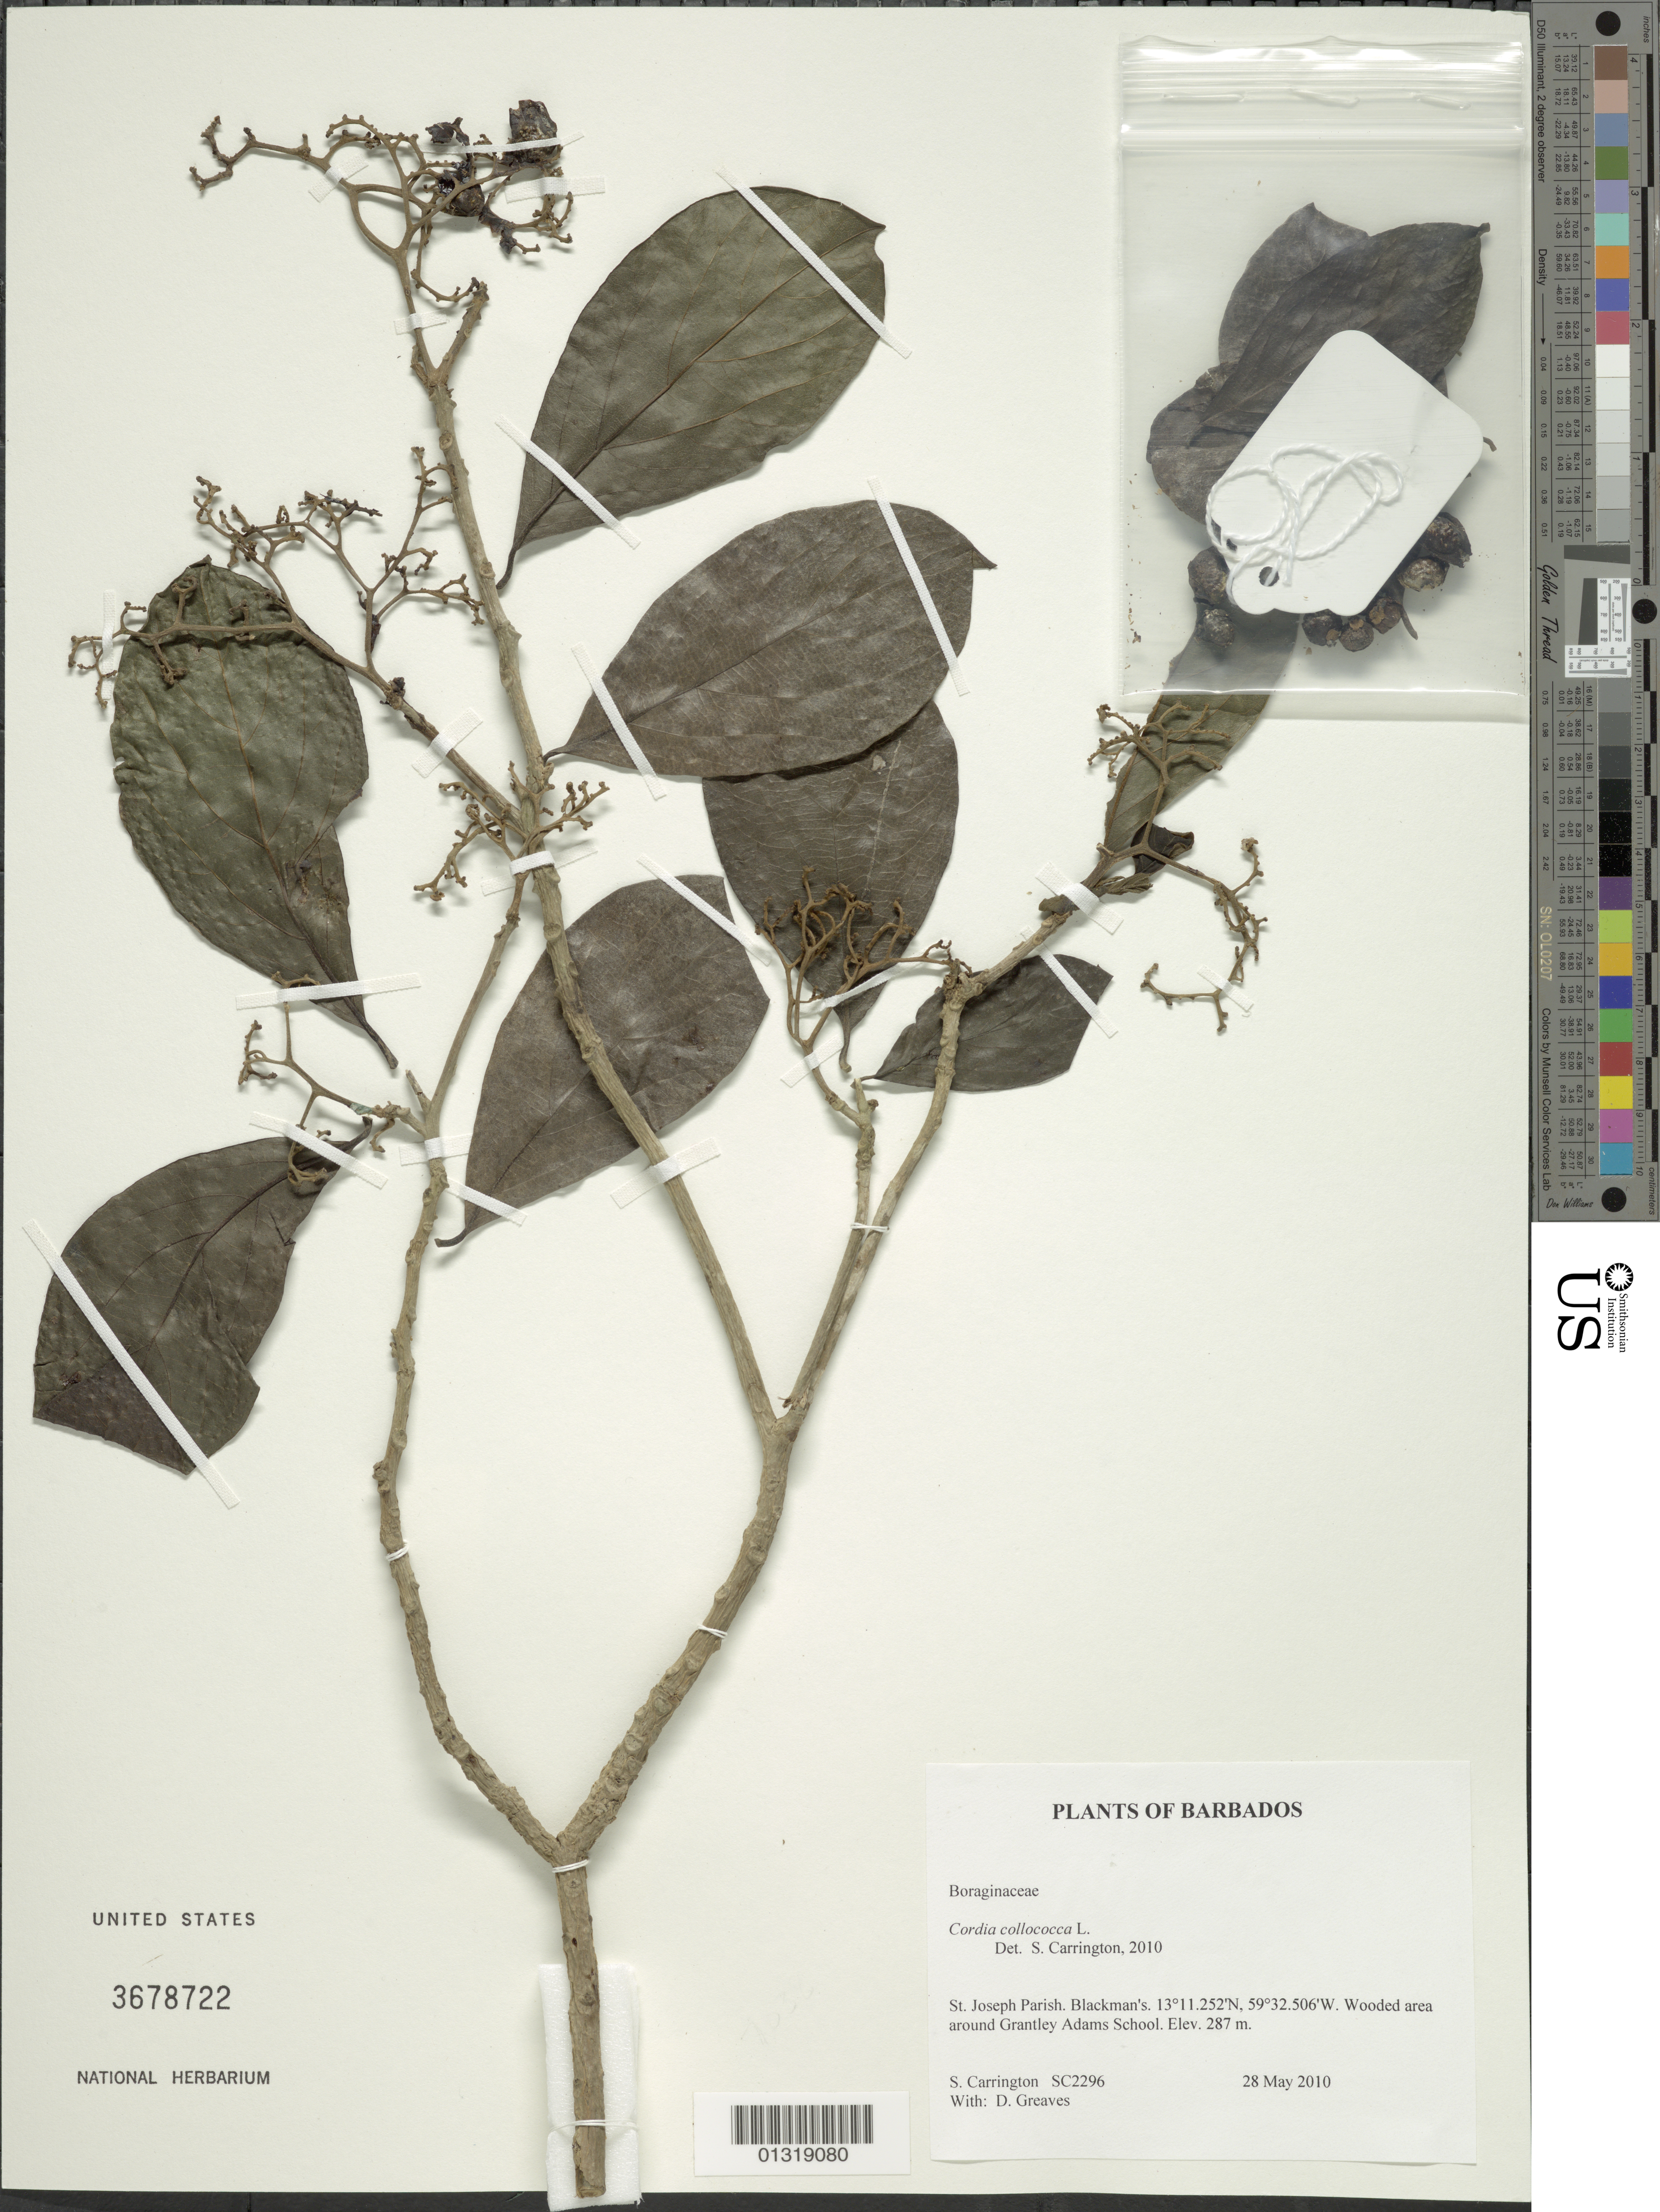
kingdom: Plantae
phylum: Tracheophyta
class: Magnoliopsida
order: Boraginales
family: Cordiaceae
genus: Cordia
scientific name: Cordia collococca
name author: L.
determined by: Carrington, C. M. S.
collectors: C. M. S. Carrington & D. Greaves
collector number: SC2296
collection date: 2010-05-28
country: Barbados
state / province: Saint Joseph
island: Barbados I.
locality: Blackman's, wooded area around Grantley Adams School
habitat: Wooded area around school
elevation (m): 287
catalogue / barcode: US 3678722